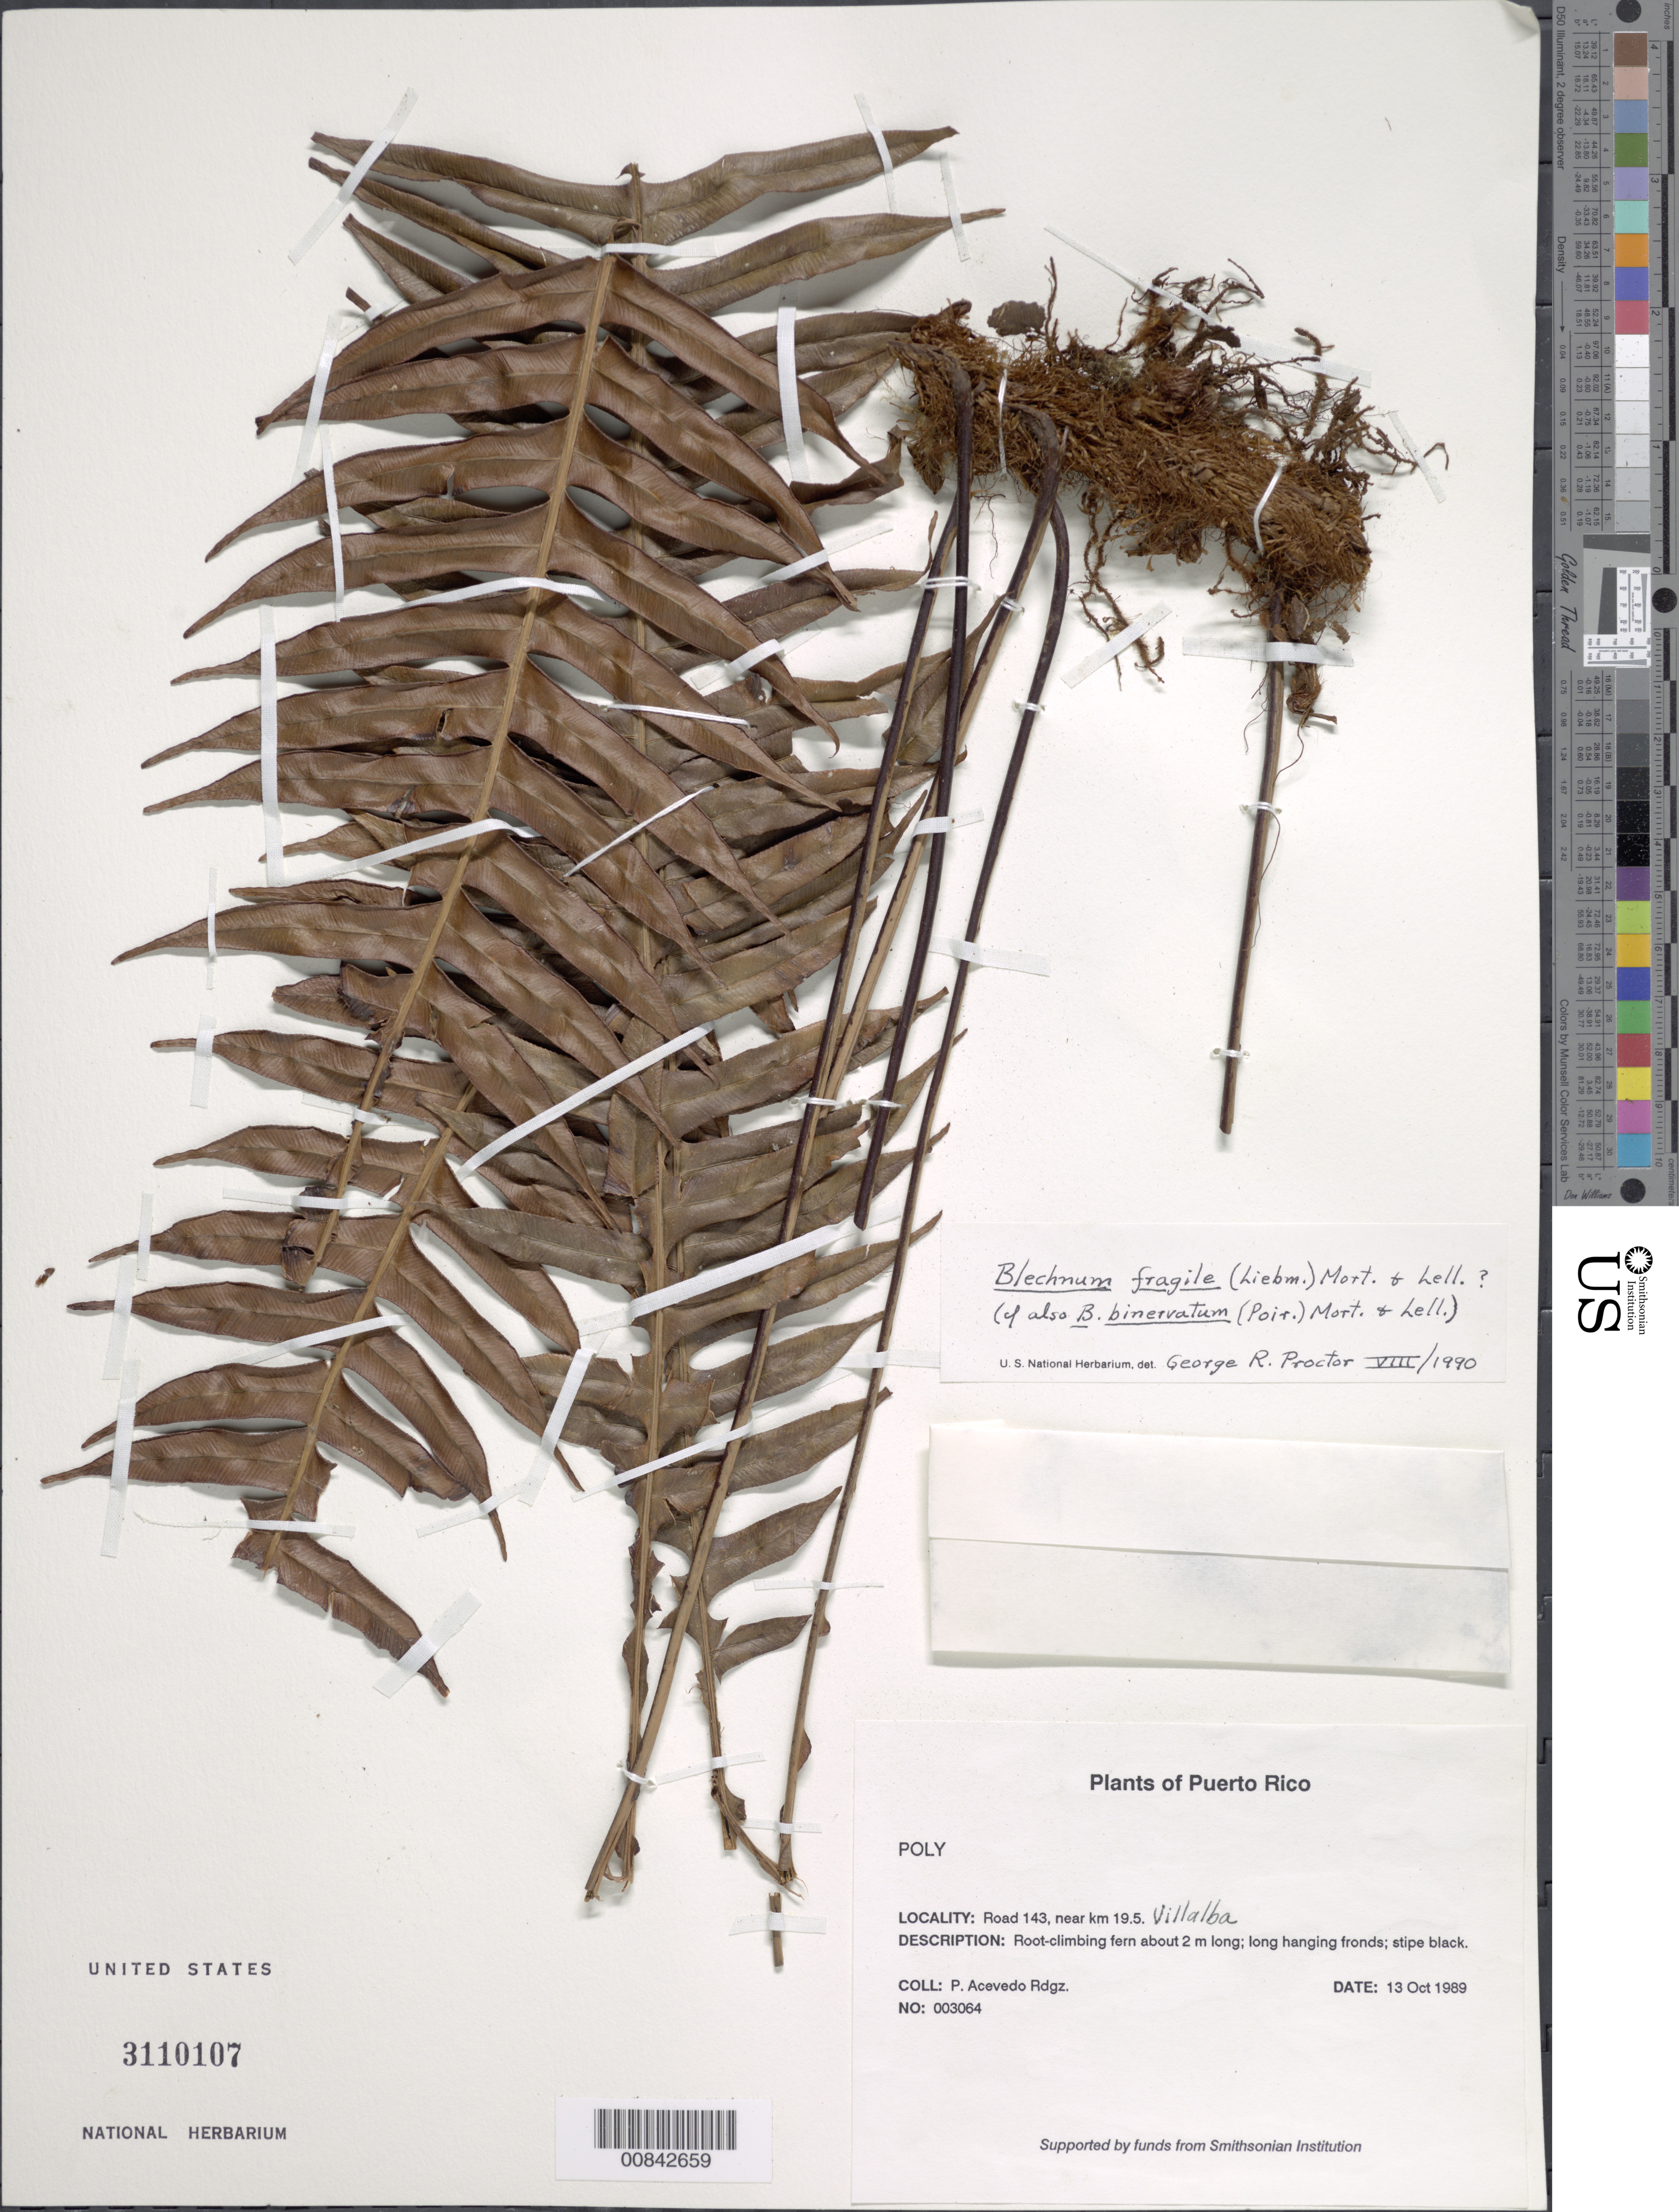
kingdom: Plantae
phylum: Tracheophyta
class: Polypodiopsida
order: Polypodiales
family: Blechnaceae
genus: Blechnum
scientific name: Blechnum fragile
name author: (Liebm.) C.V. Morton & Lellinger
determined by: Proctor, G. R.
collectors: P. Acevedo-Rodr.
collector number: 3064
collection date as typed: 13 Oct 1989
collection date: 1989-10-13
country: Puerto Rico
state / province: Jayuya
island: Puerto Rico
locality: Jayuya: Road 143, km 19.7.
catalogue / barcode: US 3110107